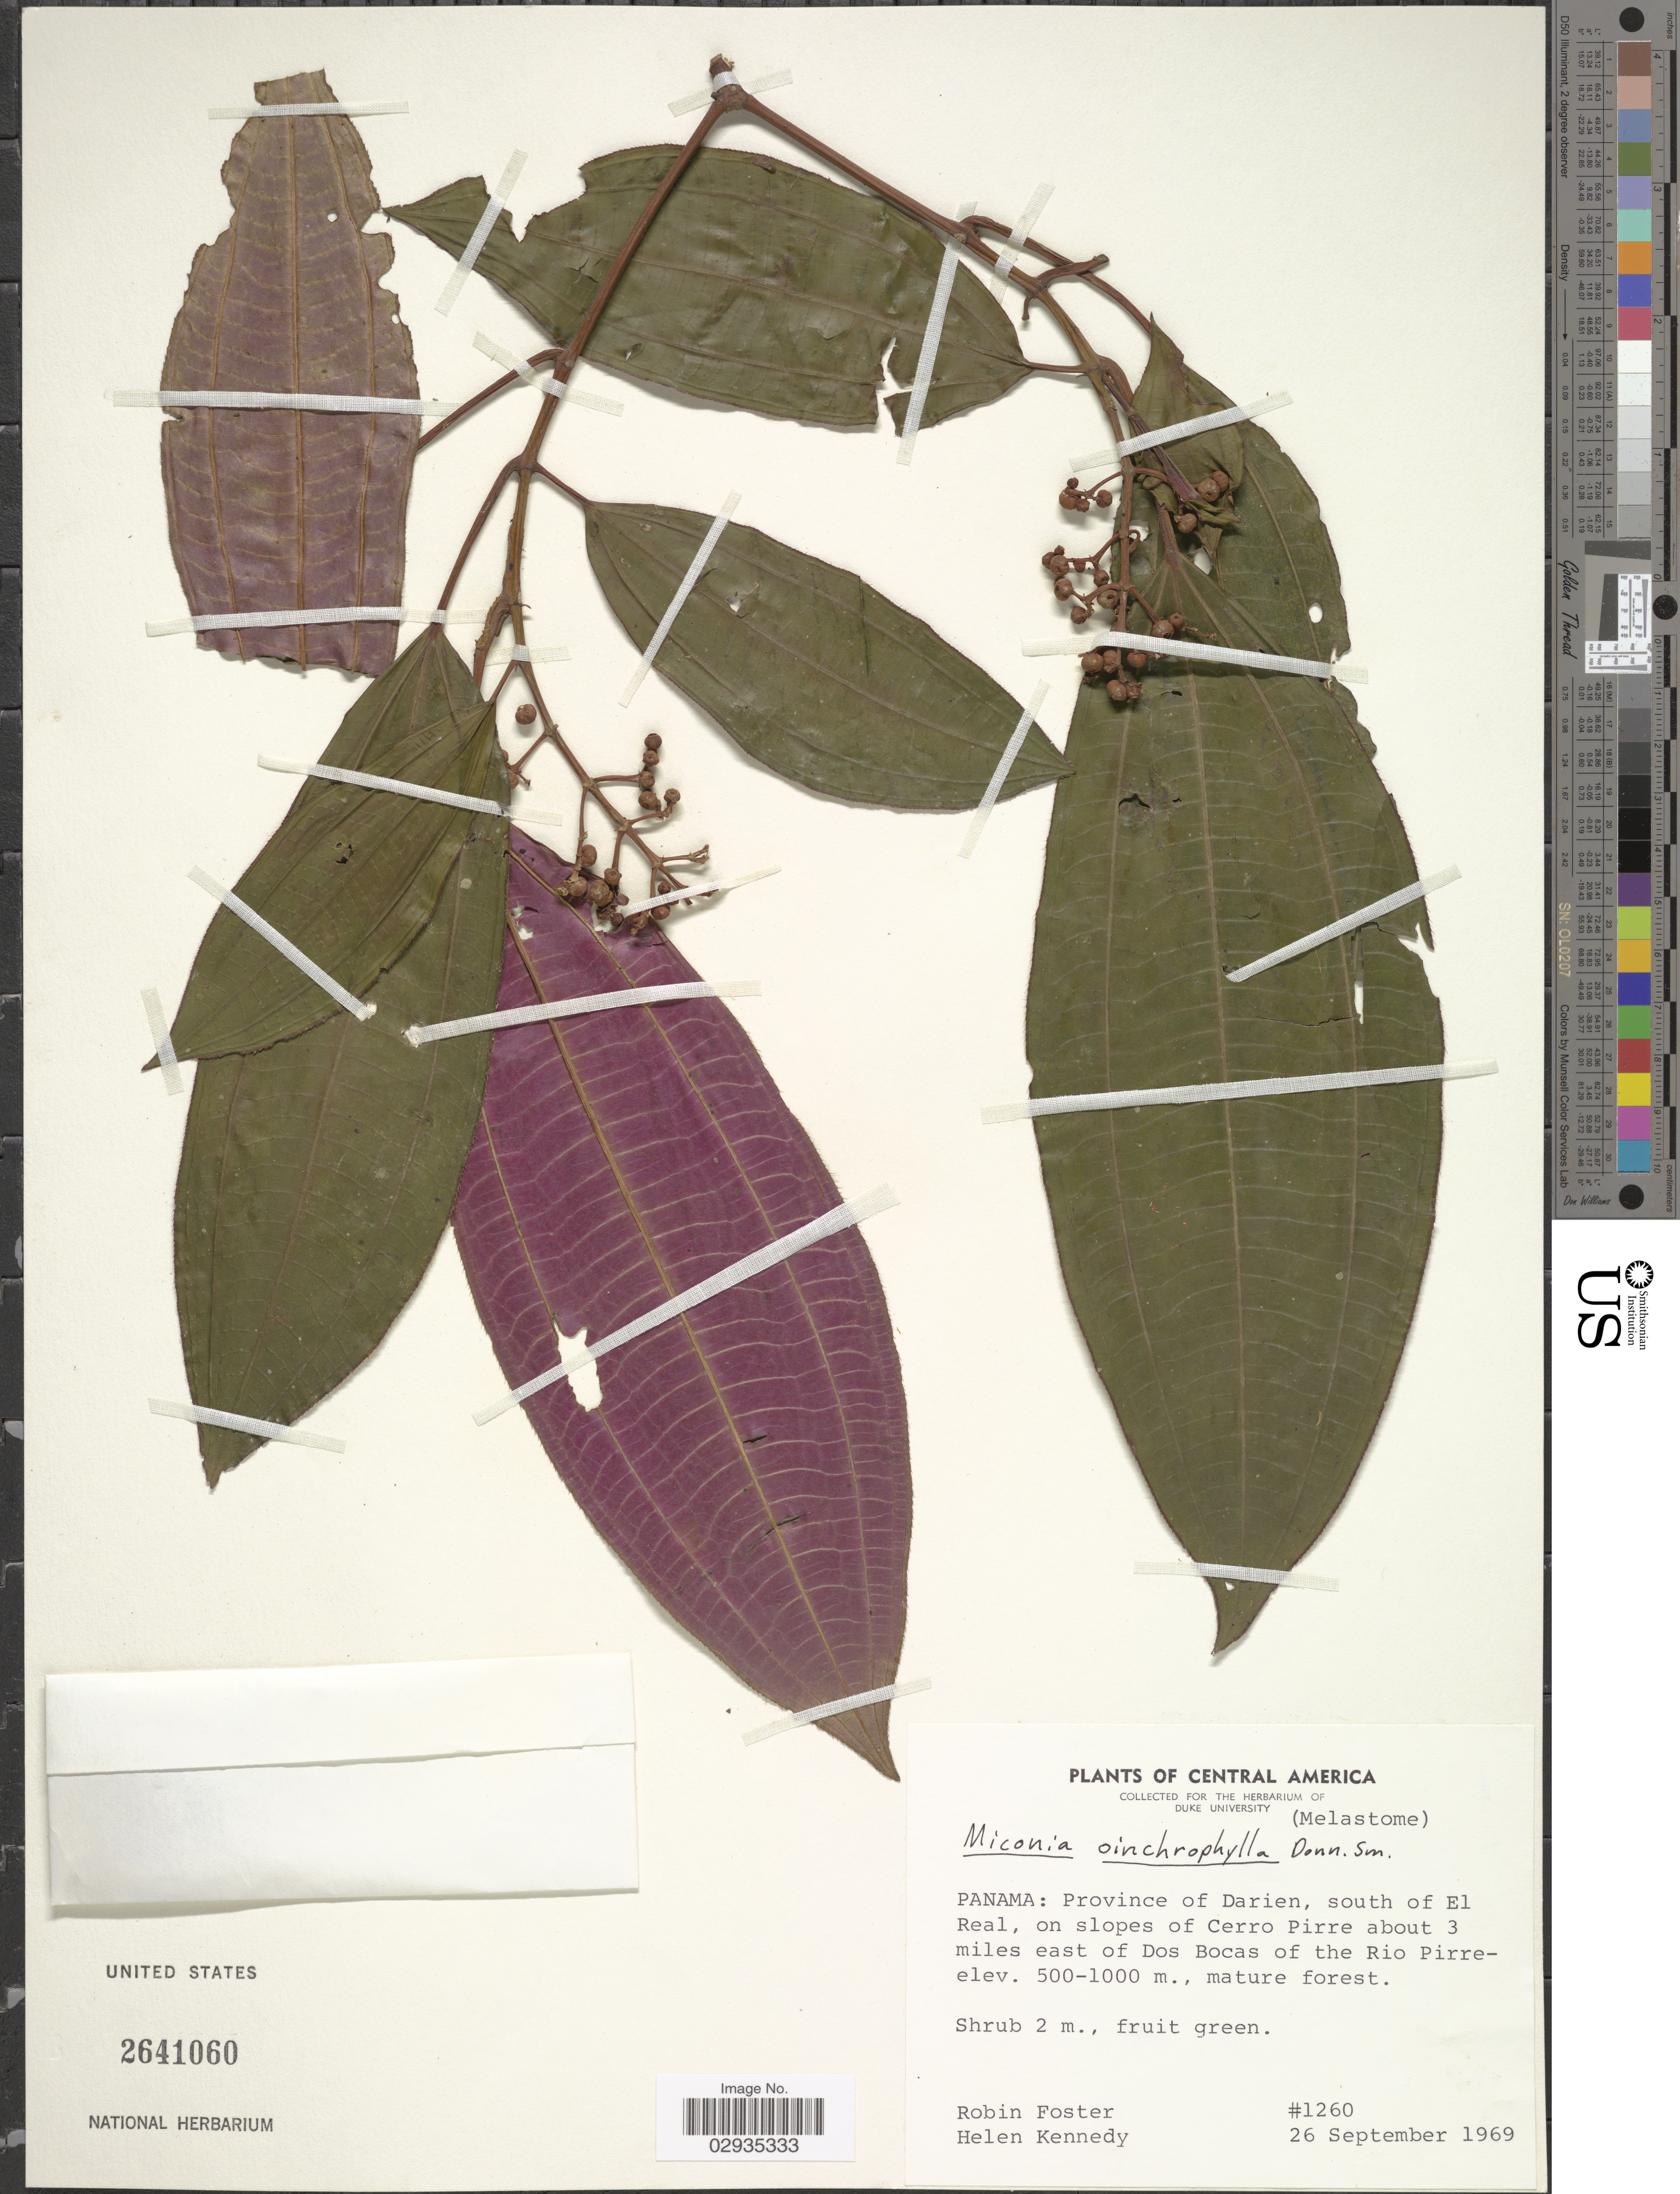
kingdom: Plantae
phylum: Tracheophyta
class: Magnoliopsida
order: Myrtales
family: Melastomataceae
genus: Miconia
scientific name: Miconia oinochrophylla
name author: Donn. Sm.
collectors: R. B. Foster & H. Kennedy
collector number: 1260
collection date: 1969-09-26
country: Panama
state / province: Darién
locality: South of El Real, on slopes of Cerro Pirre about 3 miles east of Dos Bocas of the Rio Pirre.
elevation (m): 500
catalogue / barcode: US 2641060